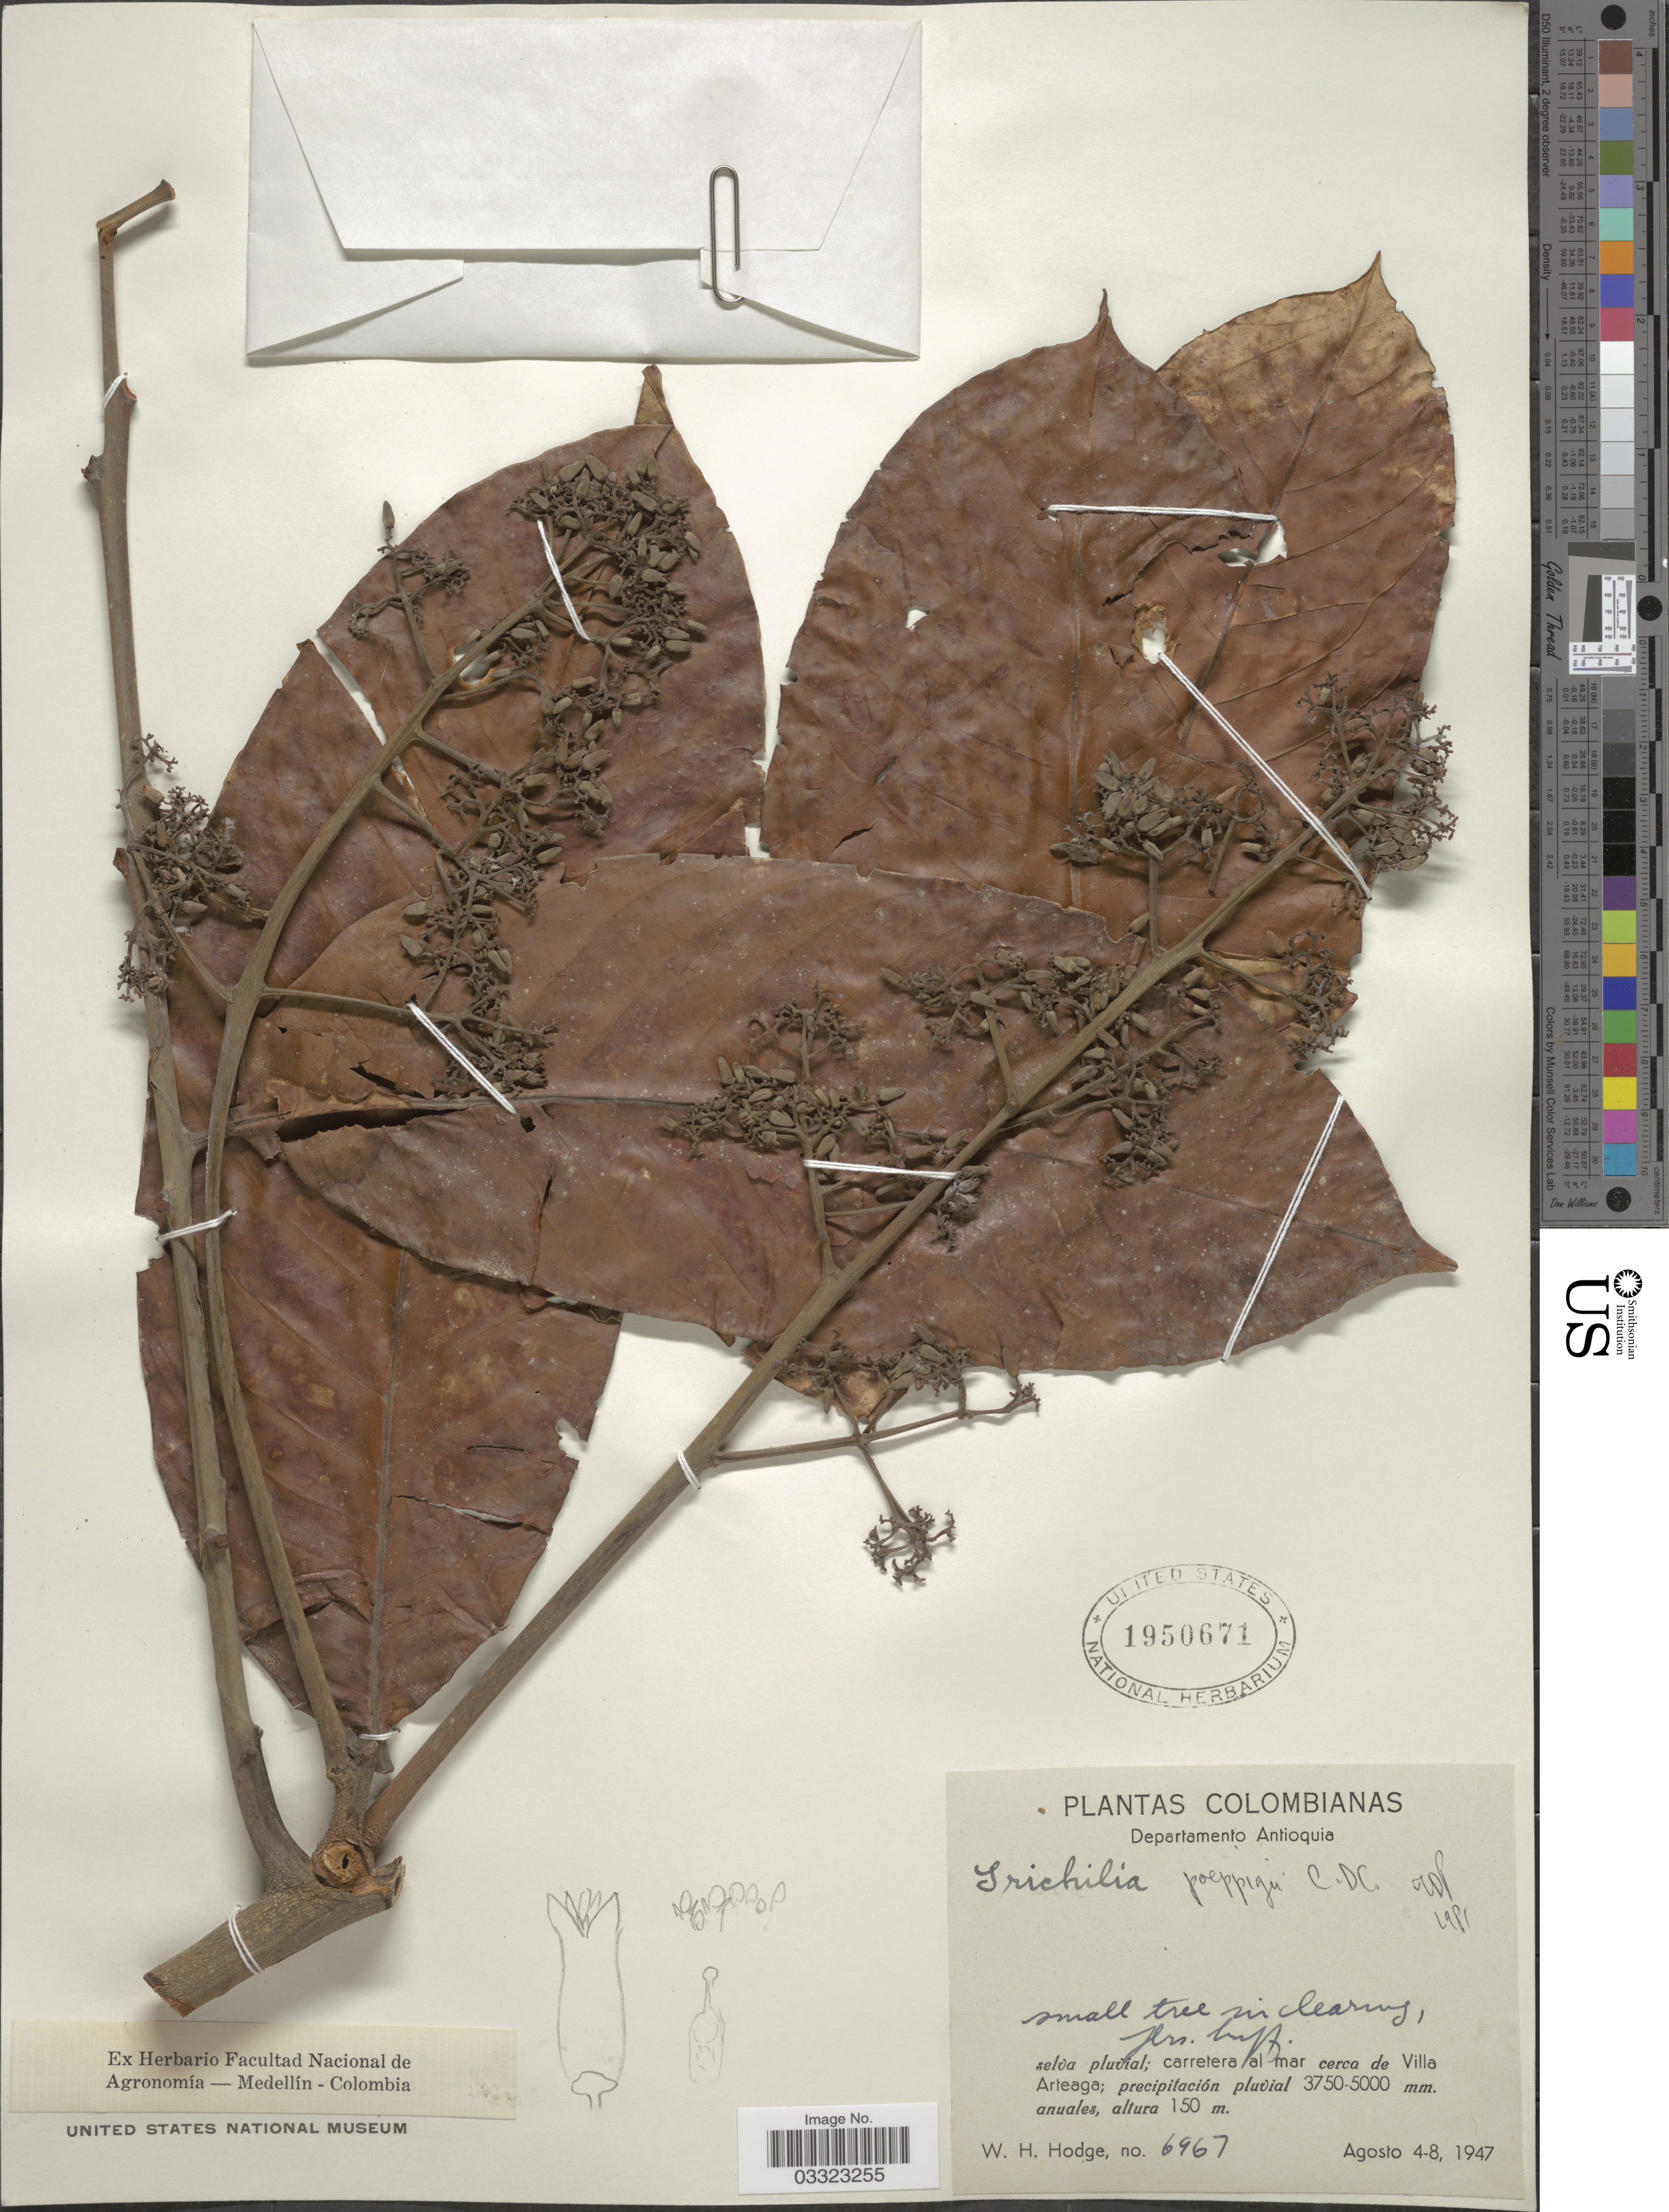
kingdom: Plantae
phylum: Tracheophyta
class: Magnoliopsida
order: Sapindales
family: Meliaceae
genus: Trichilia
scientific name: Trichilia poeppigii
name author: C. DC.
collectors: W. Hodge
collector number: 6967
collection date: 1947-08-04/1947-08-08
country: Colombia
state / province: Antioquia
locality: Departamento Antioquia. Carretera al mar cerca de Villa Arteaga.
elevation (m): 150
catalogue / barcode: US 1950671